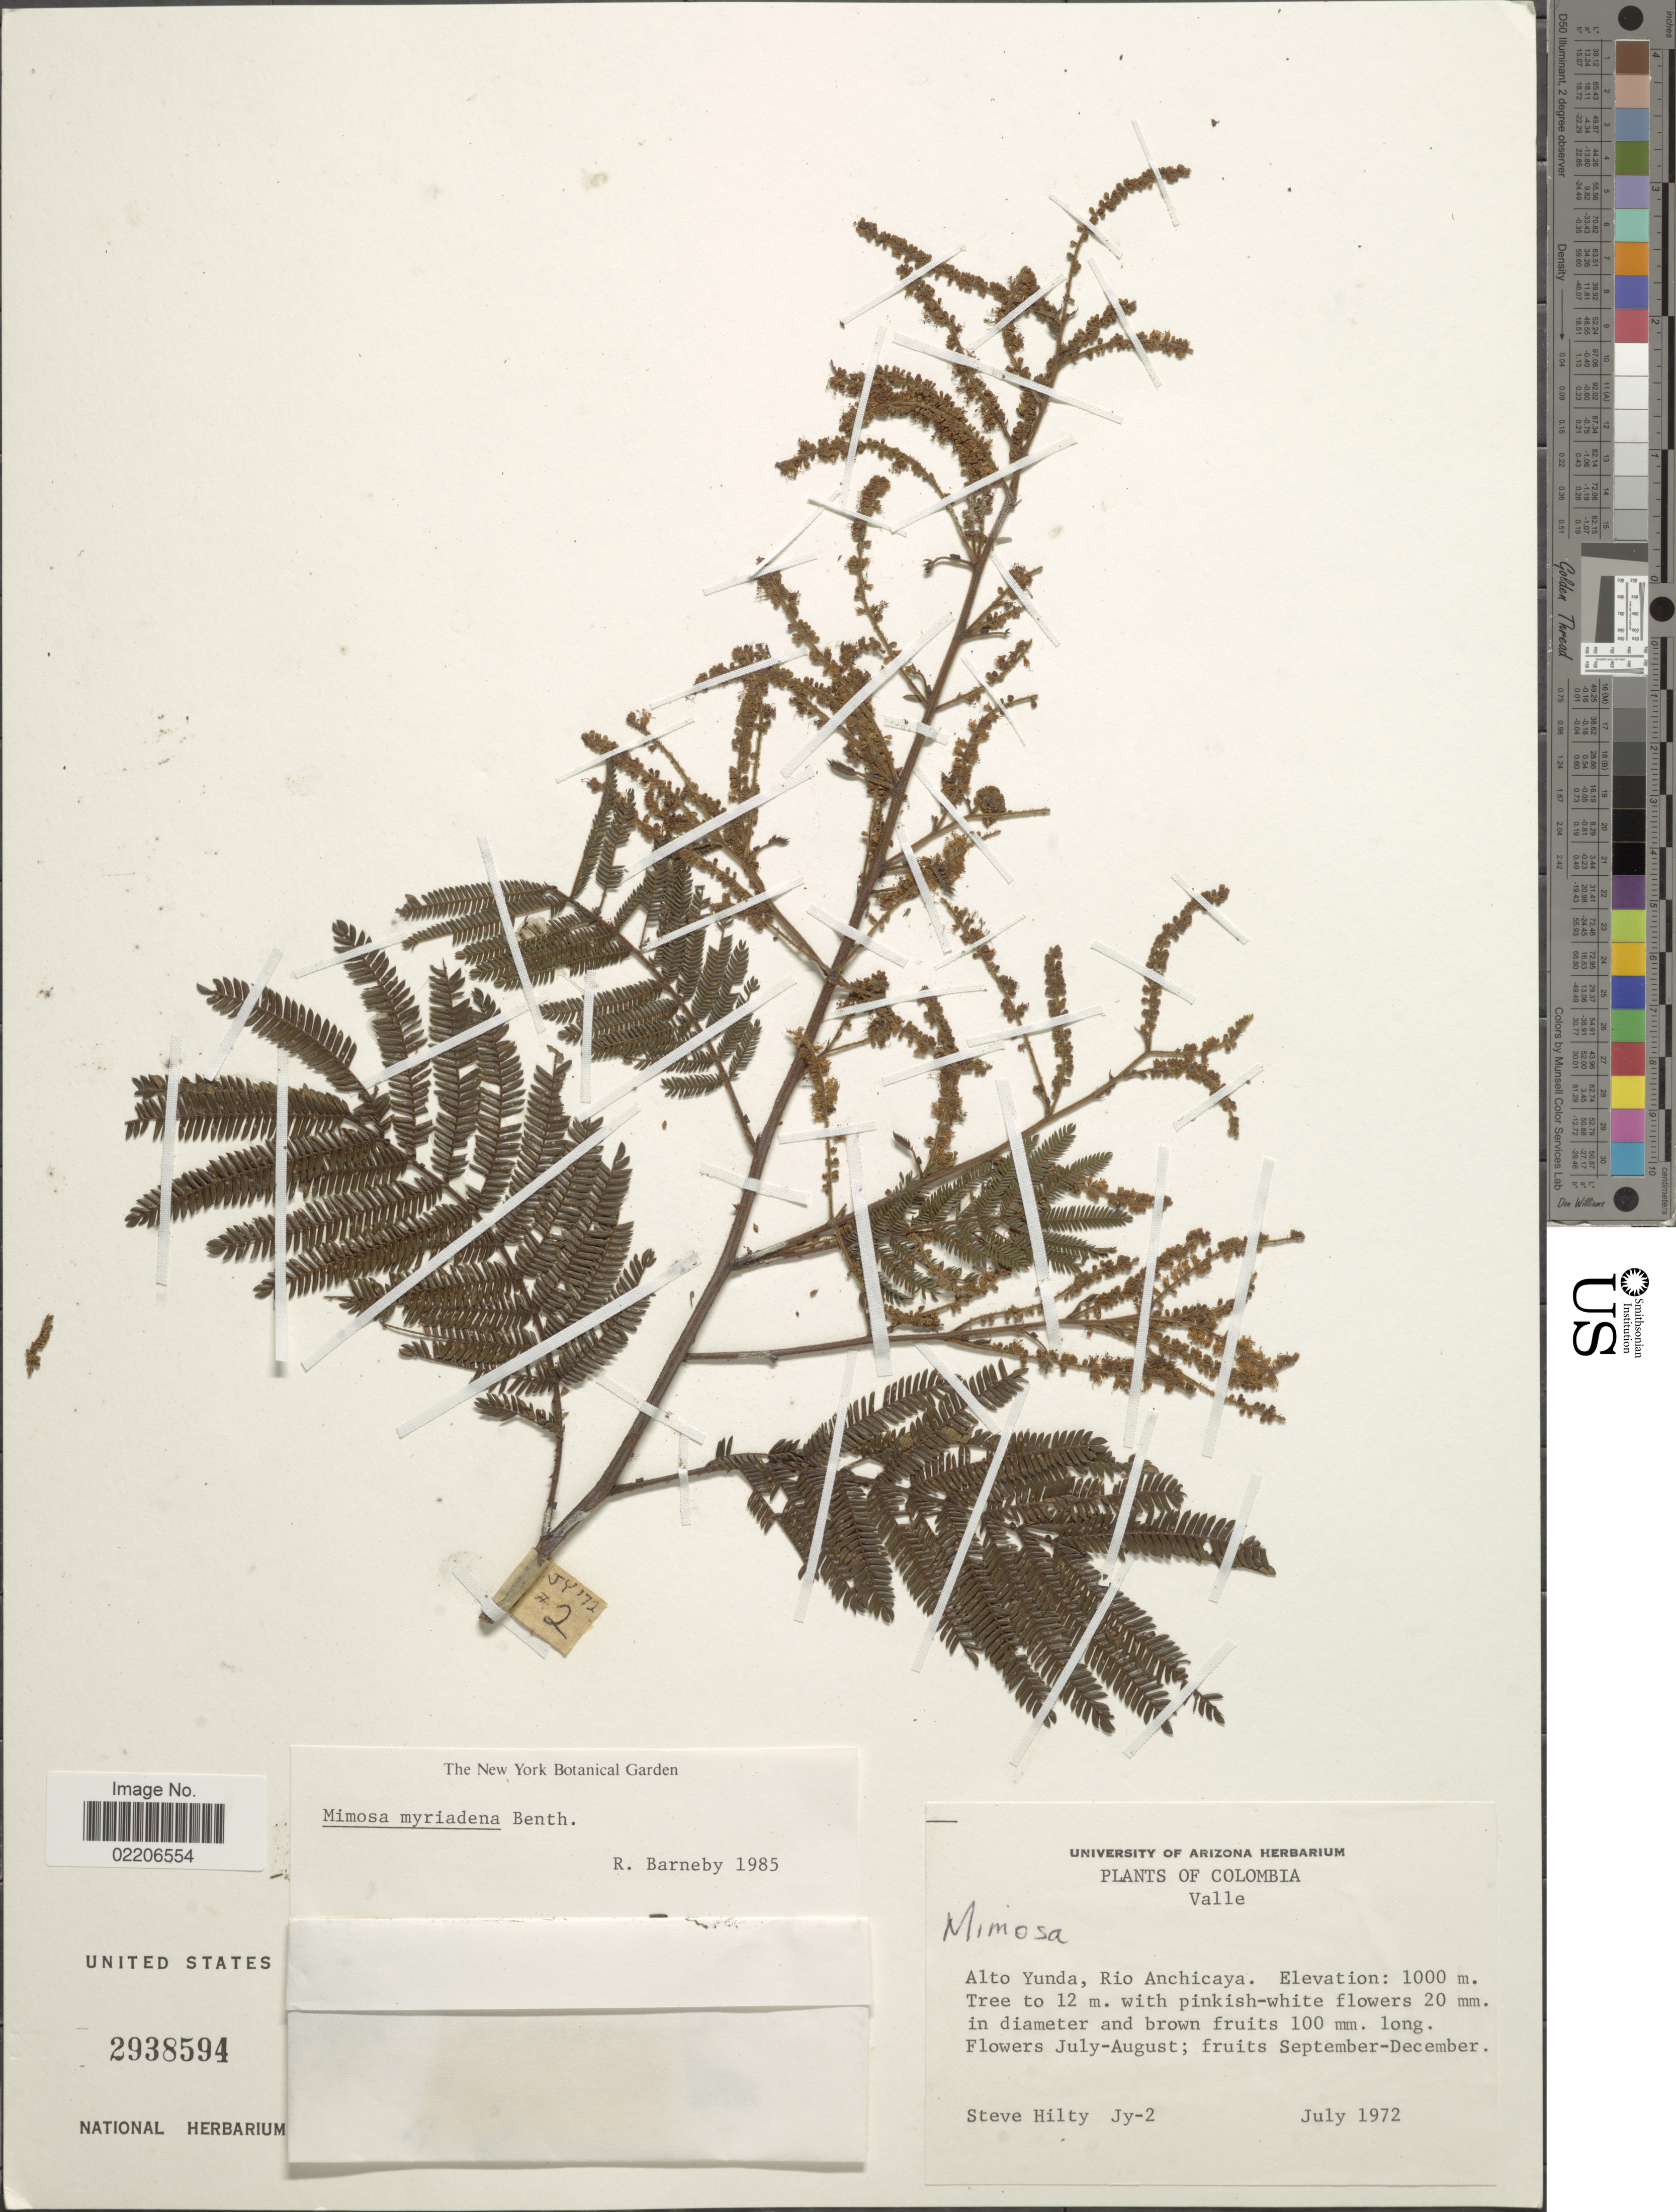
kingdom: Plantae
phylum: Tracheophyta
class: Magnoliopsida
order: Fabales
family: Fabaceae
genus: Mimosa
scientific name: Mimosa myriadenia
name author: Benth.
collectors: S. Hilty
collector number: Jy-2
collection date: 1972-07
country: Colombia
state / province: Valle del Cauca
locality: Alto Yunda, Rio Anchicaya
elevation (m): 1000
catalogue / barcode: US 2938594